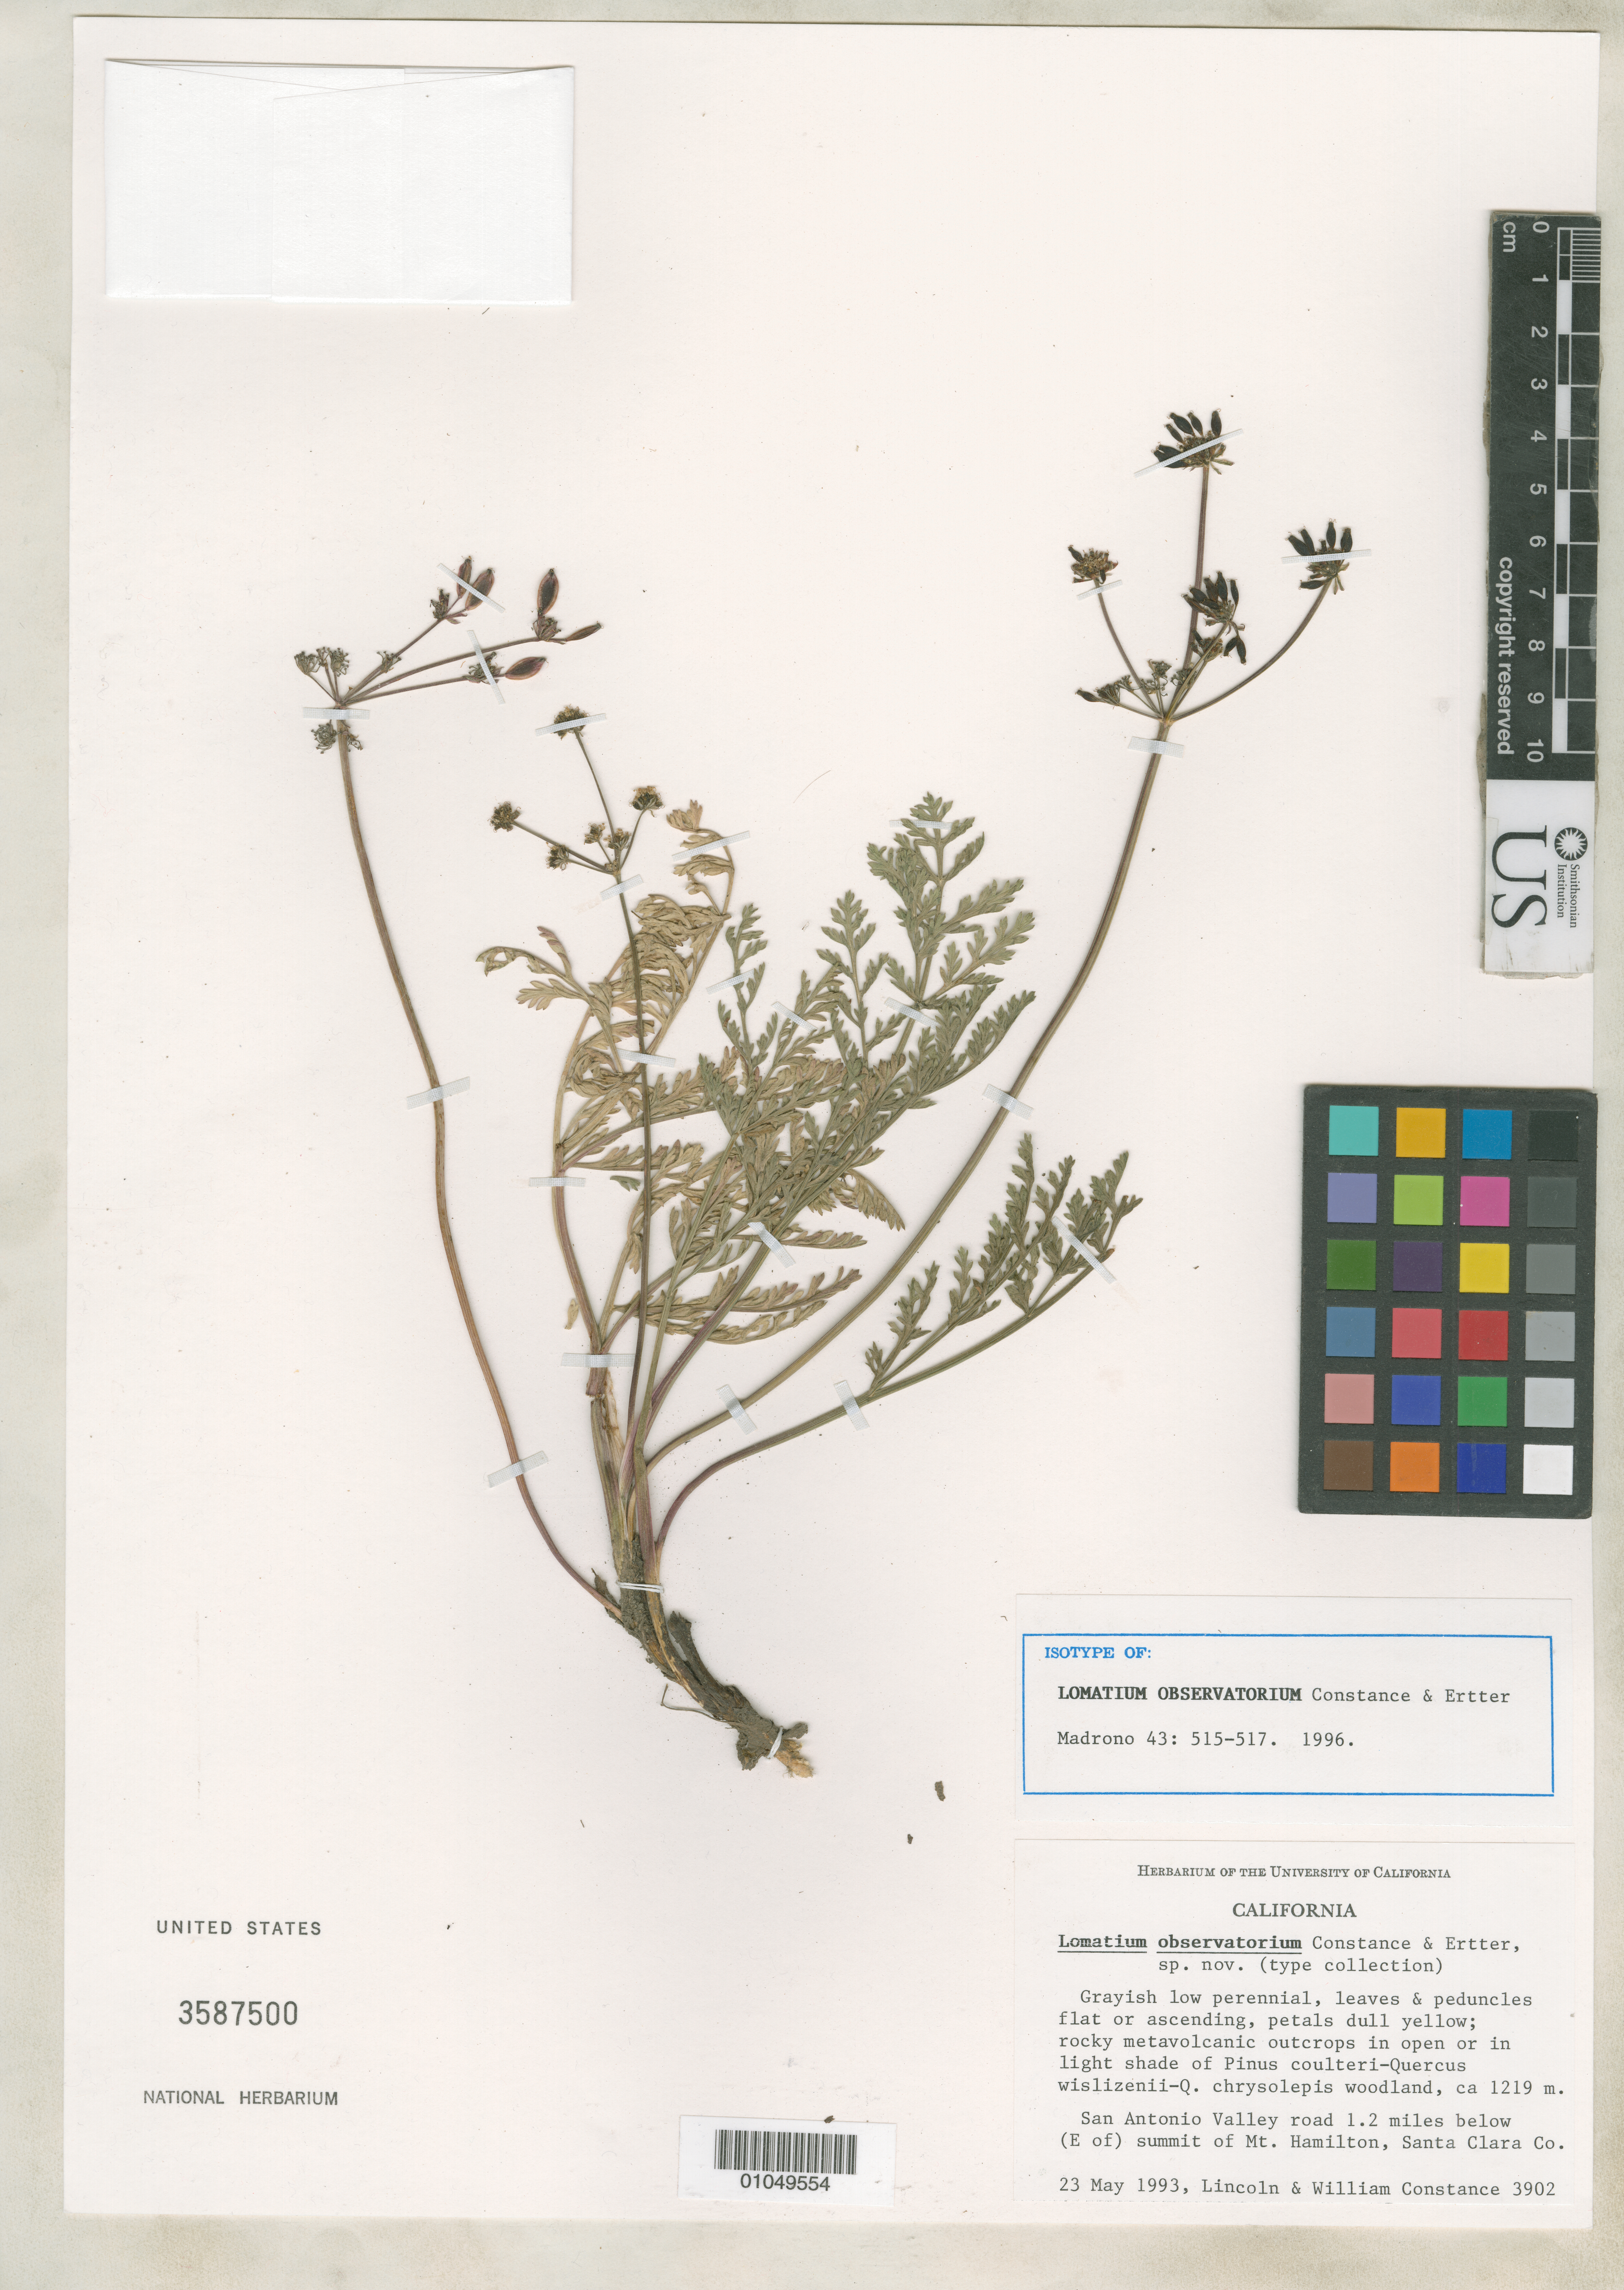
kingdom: Plantae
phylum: Tracheophyta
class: Magnoliopsida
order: Apiales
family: Apiaceae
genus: Lomatium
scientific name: Lomatium observatorium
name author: Constance & Ertter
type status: Isotype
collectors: L. Constance & W. Constance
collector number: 3902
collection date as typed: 23 May 1993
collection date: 1993-05-23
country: United States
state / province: California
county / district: Santa Clara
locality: San Antonio Valley road 1.2 miles below (E of) summit of Mt. Hamilton, Santa Clara Co.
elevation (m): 1219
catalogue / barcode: US 3587500